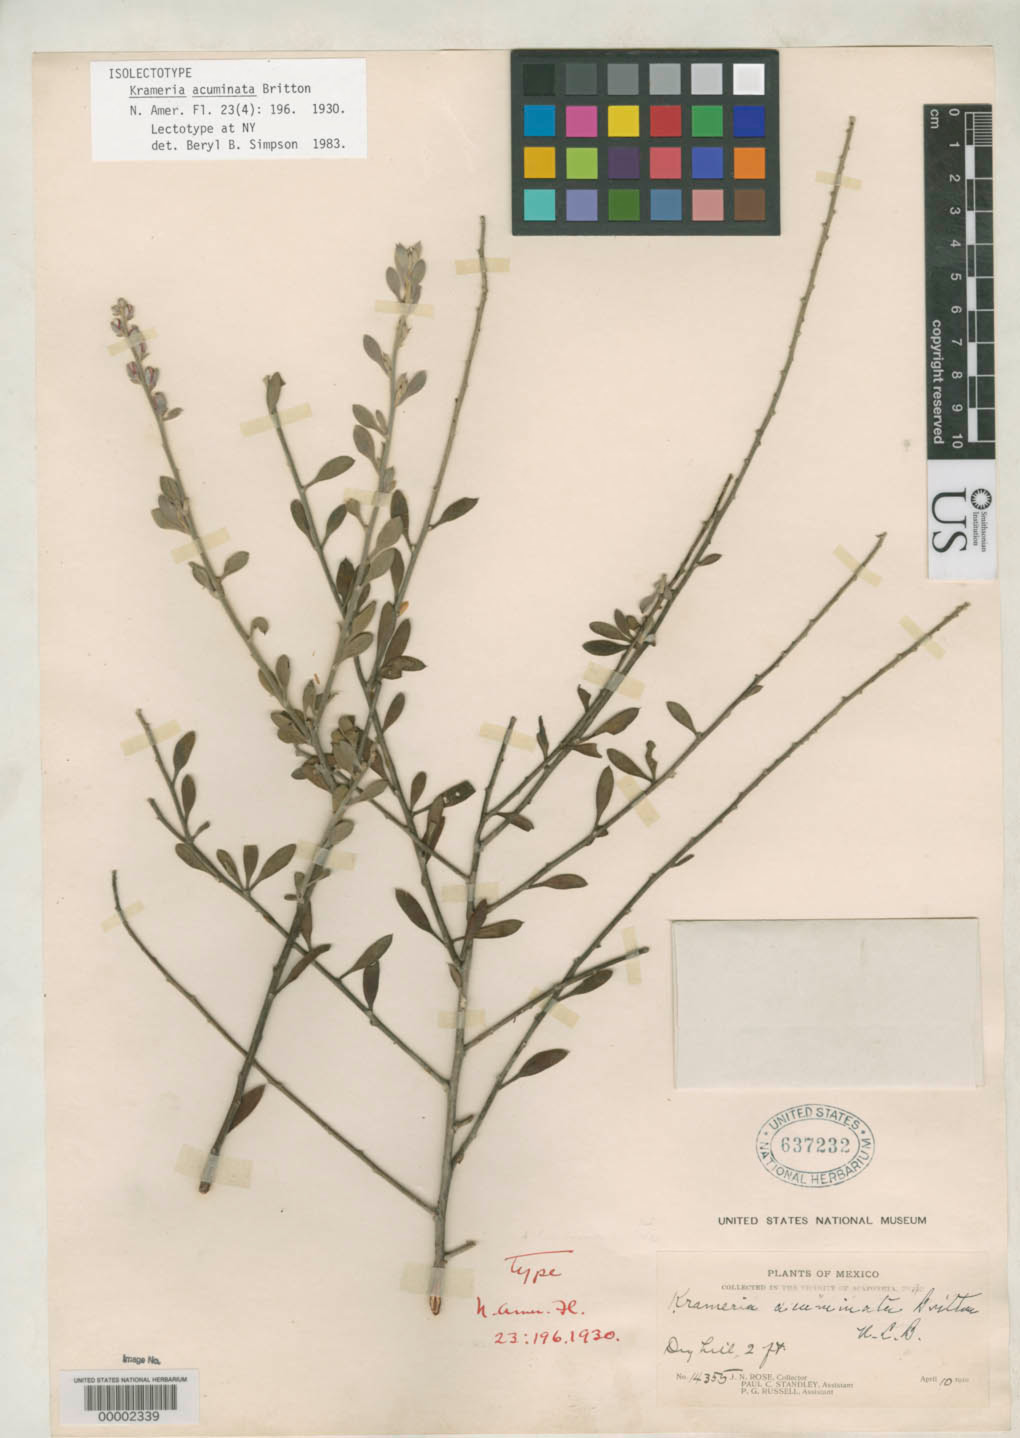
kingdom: Plantae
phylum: Tracheophyta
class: Magnoliopsida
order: Zygophyllales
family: Krameriaceae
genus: Krameria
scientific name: Krameria acuminata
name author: Britton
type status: Lectotype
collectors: J. N. Rose, P. C. Standley & P. G. Russell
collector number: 14355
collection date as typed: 10 Apr 1910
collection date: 1910-04-10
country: Mexico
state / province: Nayarit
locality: Acaponeta.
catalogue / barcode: US 637232